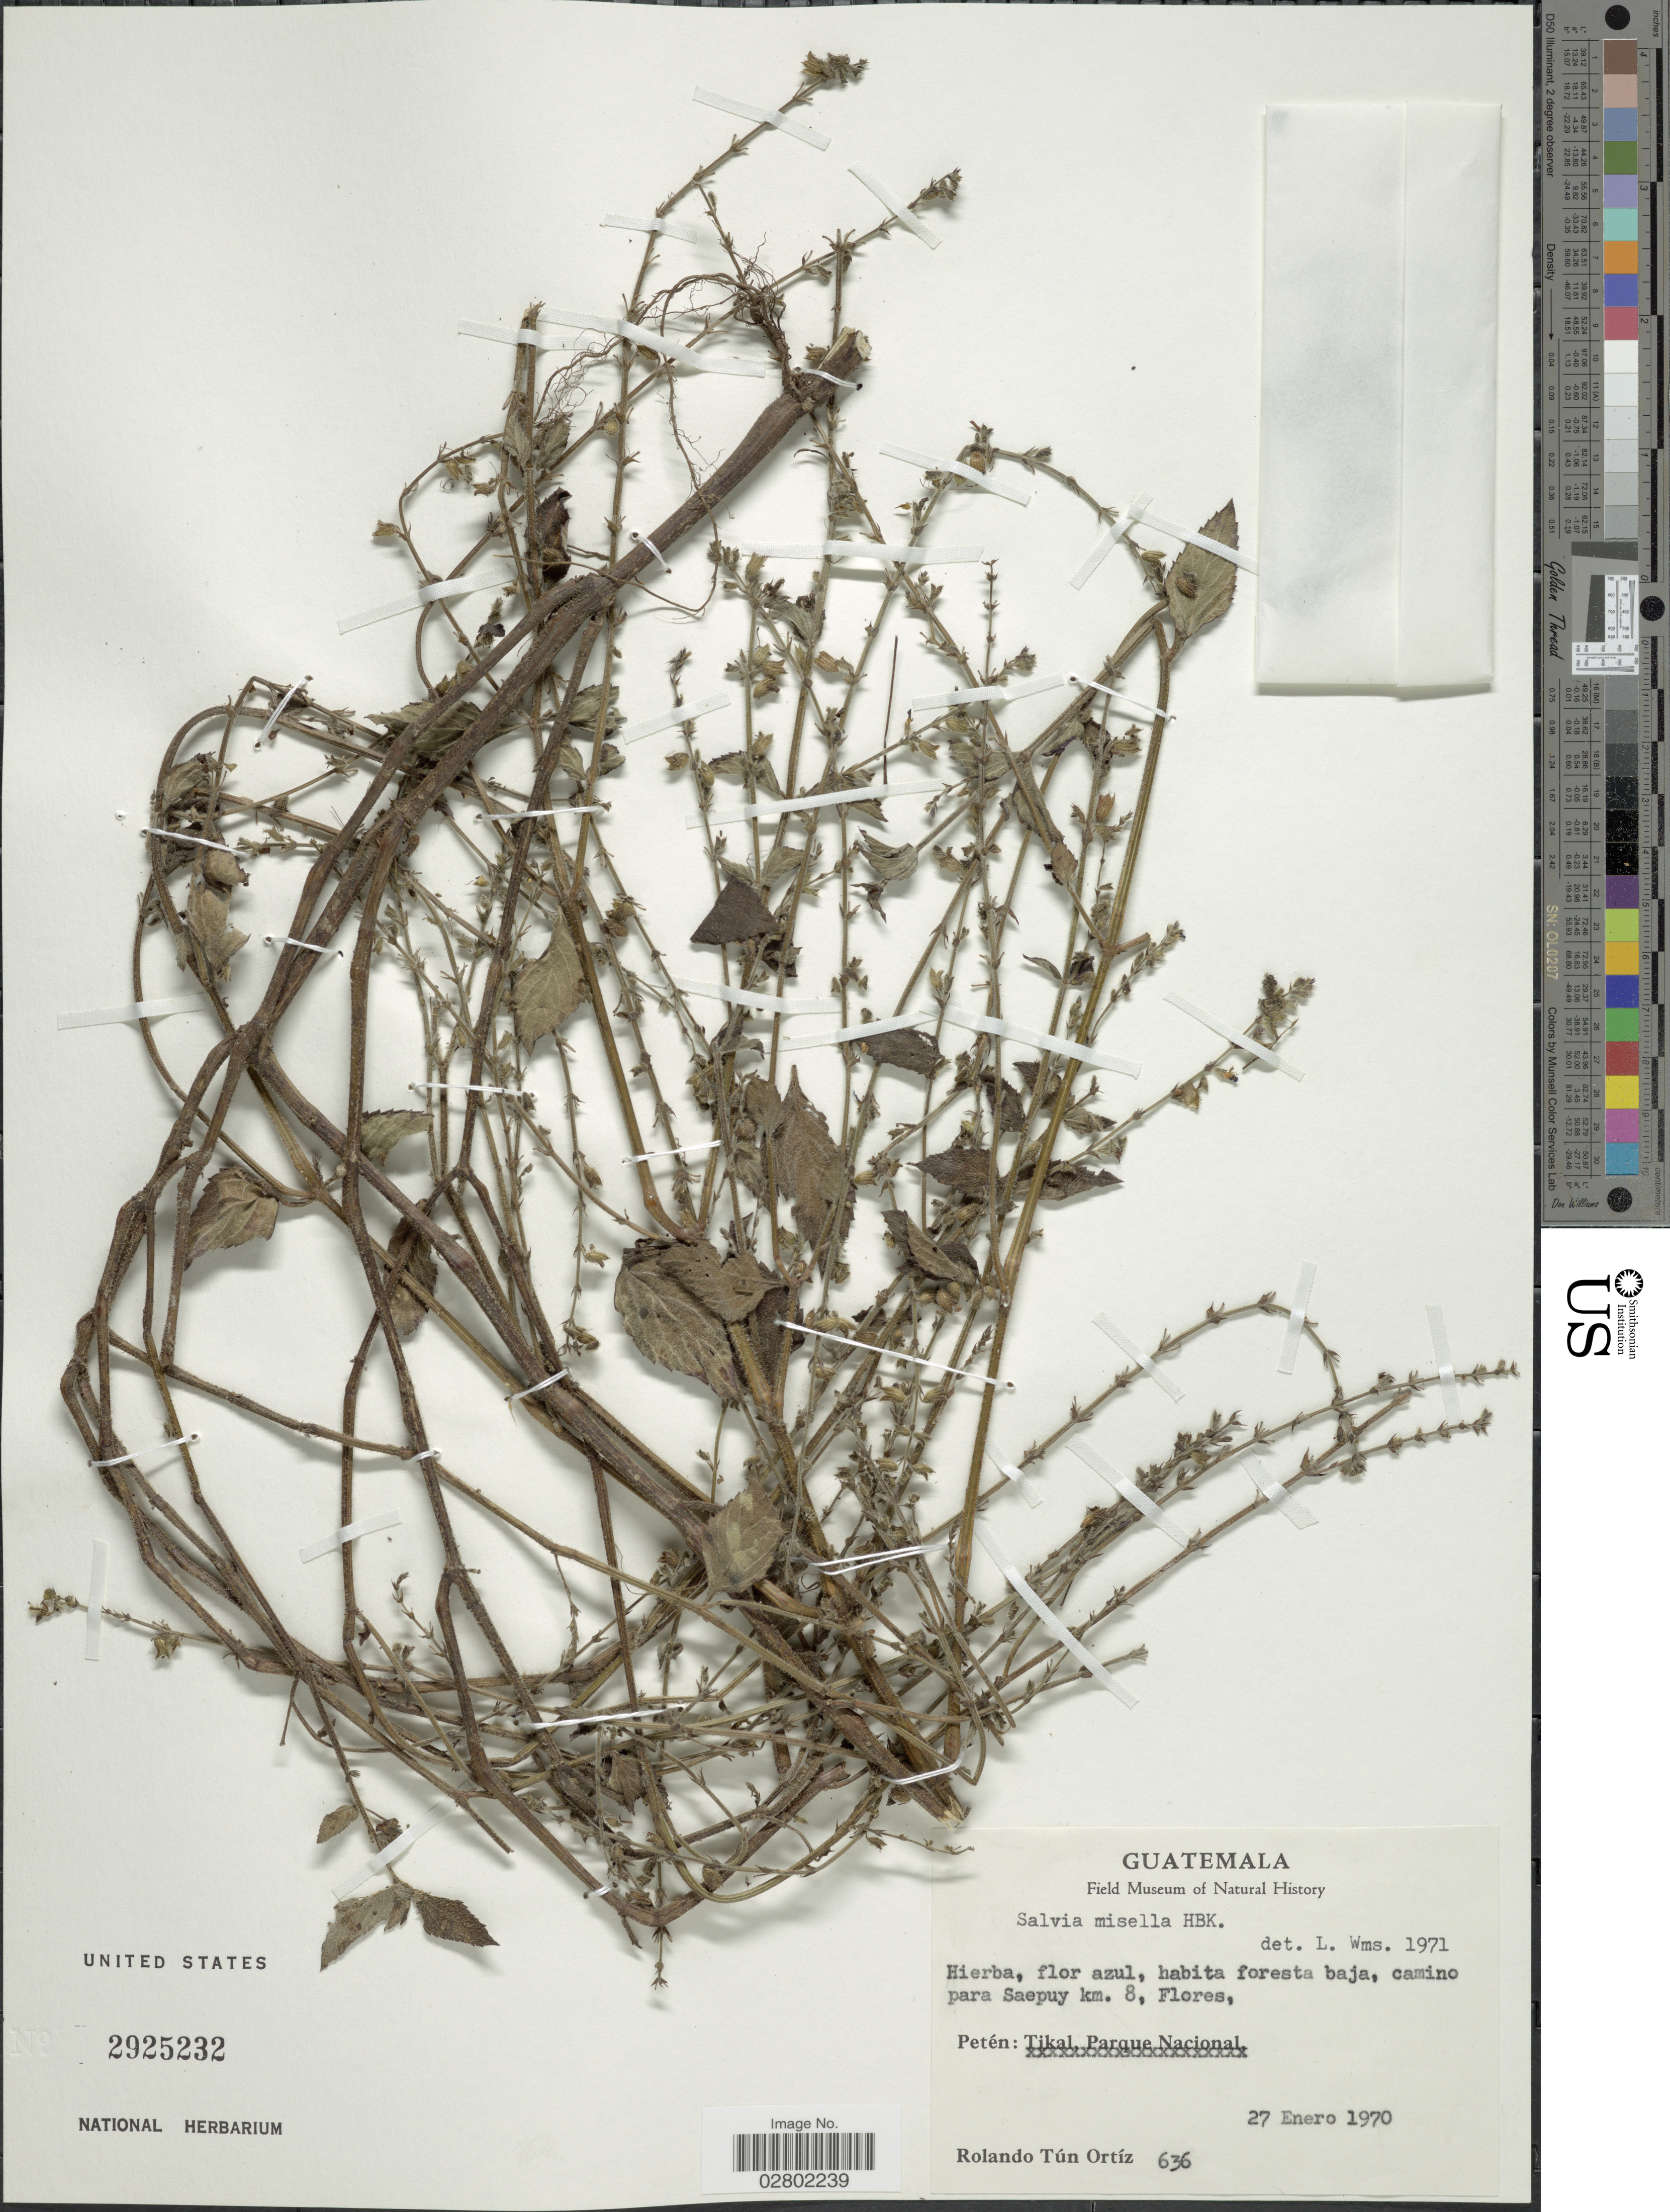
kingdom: Plantae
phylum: Tracheophyta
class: Magnoliopsida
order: Lamiales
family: Lamiaceae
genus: Salvia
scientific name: Salvia misella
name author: Kunth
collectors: R. T. Ortíz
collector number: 636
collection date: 1970-01-27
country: Guatemala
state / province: El Petén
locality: Camino para Saepuy km. 8, Petén.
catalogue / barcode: US 2925232